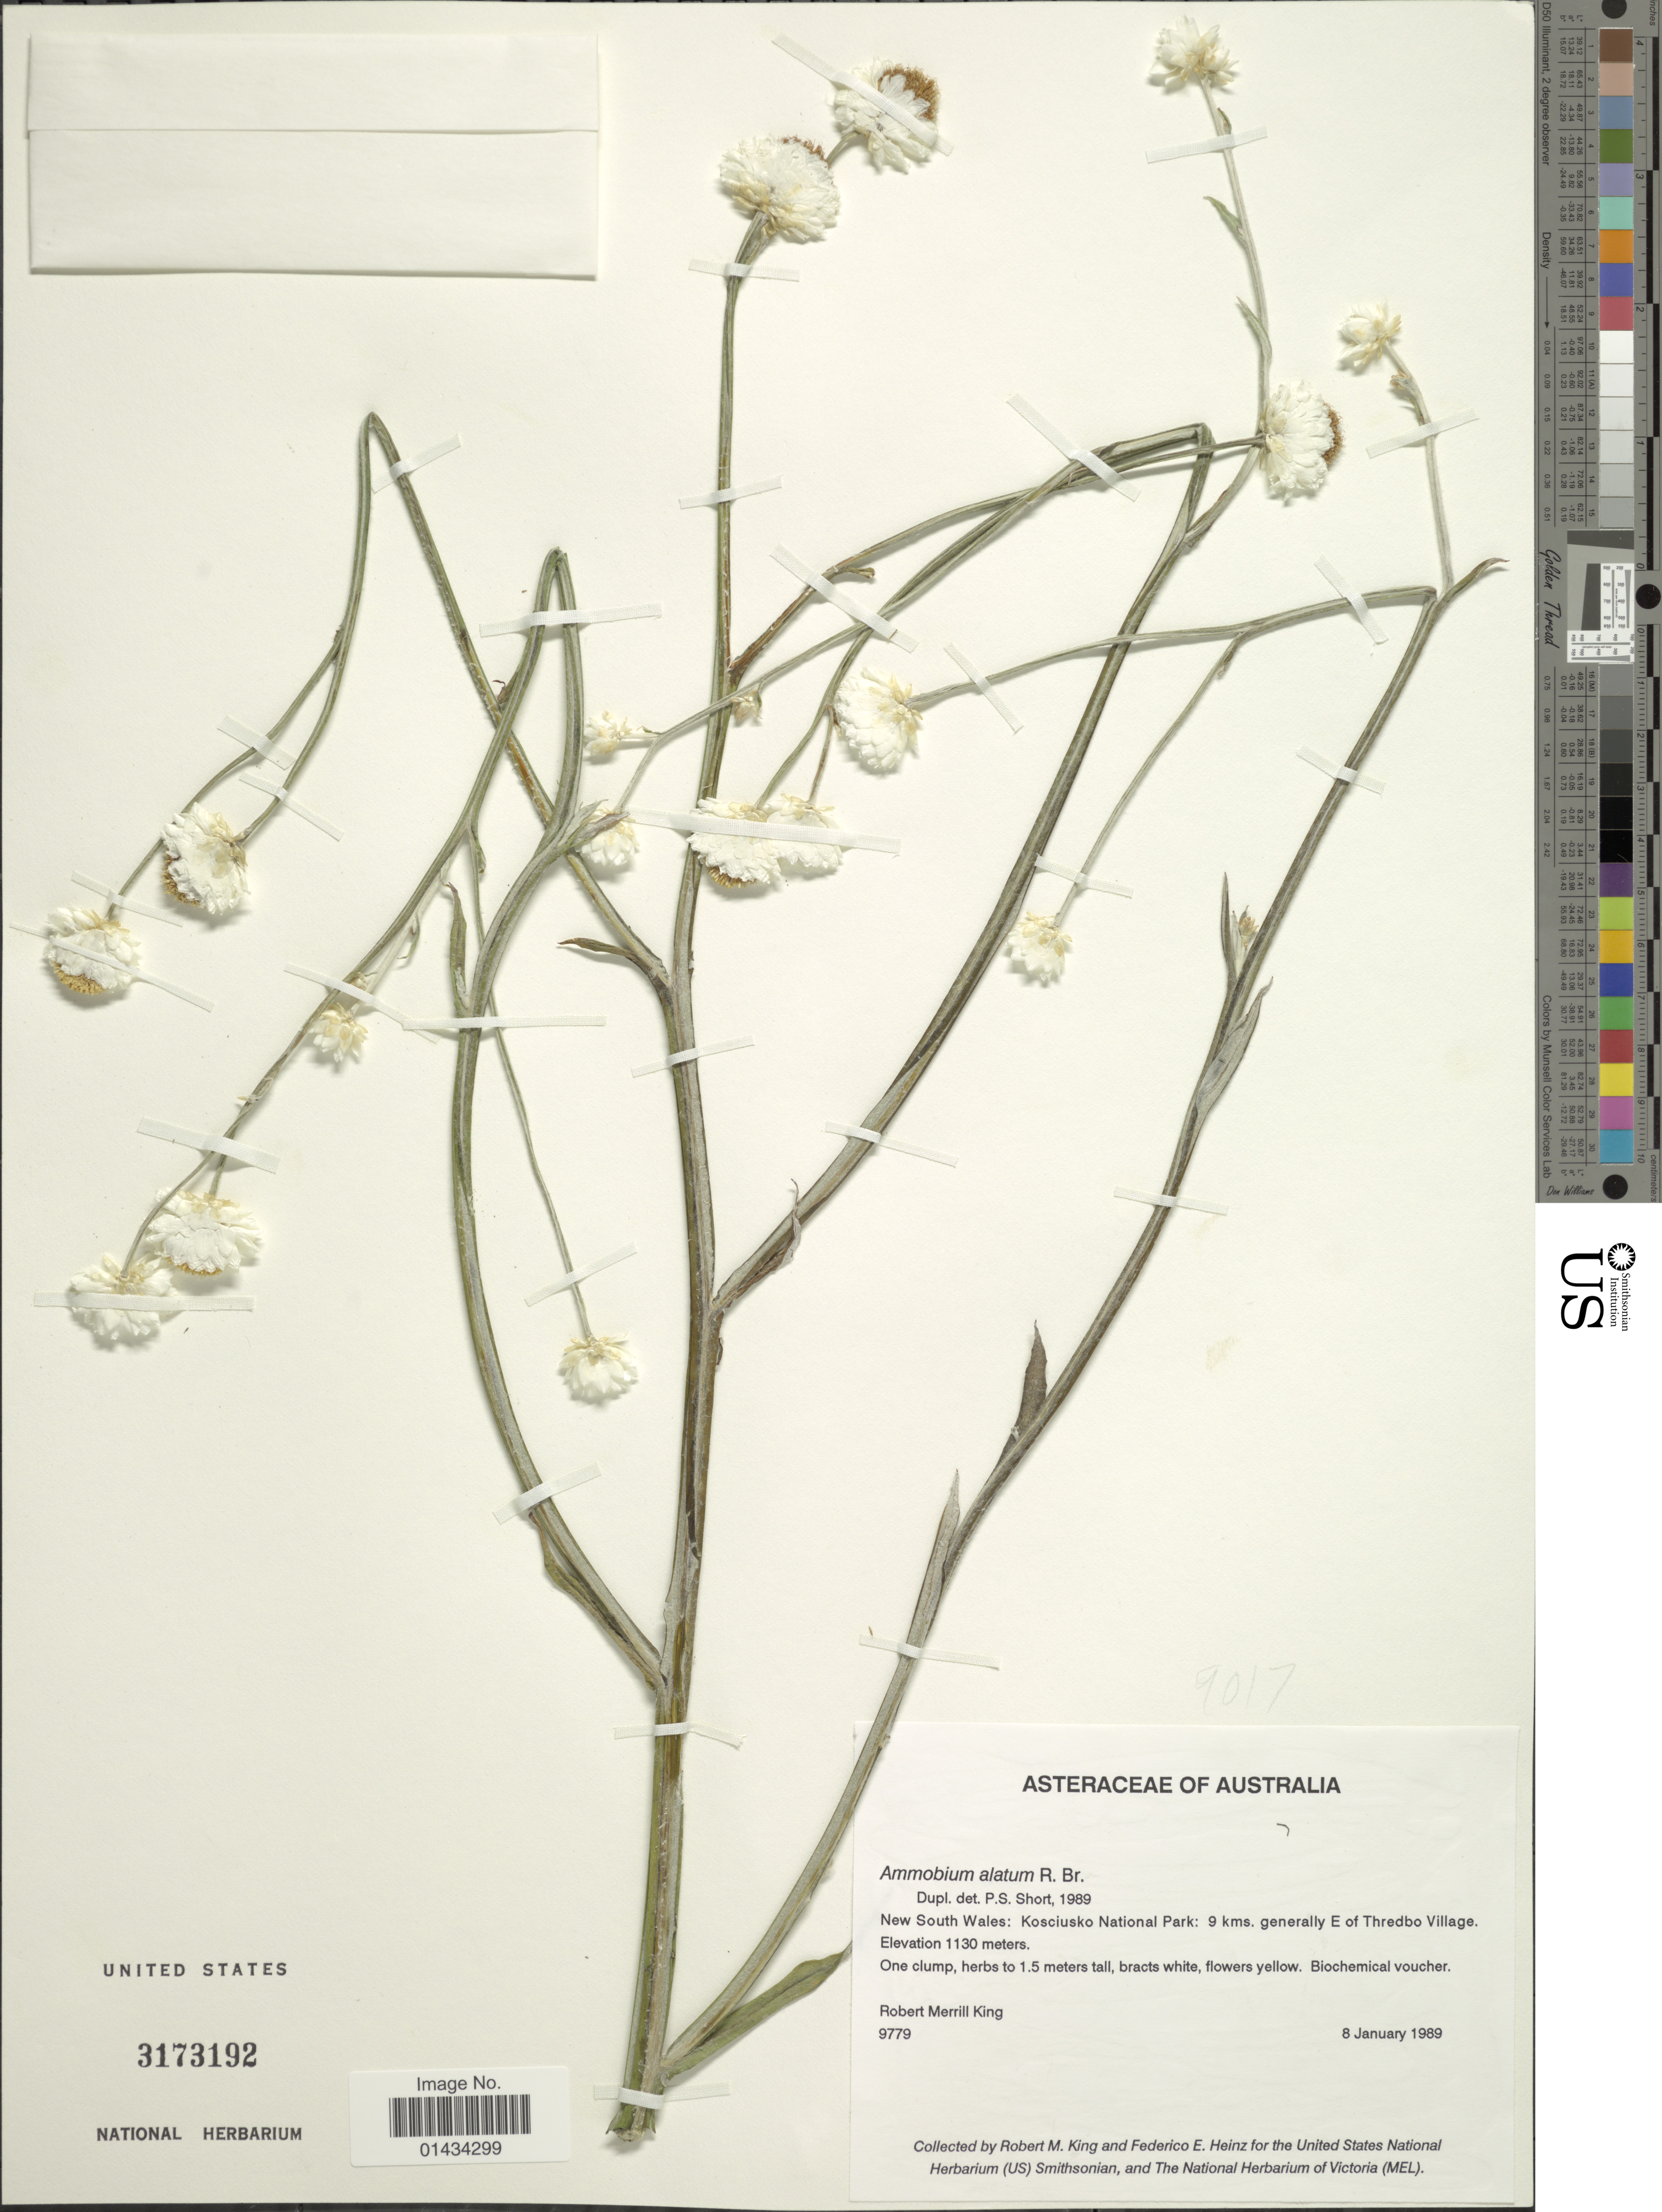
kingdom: Plantae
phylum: Tracheophyta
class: Magnoliopsida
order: Asterales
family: Asteraceae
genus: Ammobium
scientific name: Ammobium alatum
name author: R. Br.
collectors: R. M. King & F. Heinz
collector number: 9779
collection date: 1989-01-08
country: Australia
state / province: New South Wales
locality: Koscusko National Park; 9 kms. generally E of Thredbo Village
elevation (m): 1130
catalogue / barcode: US 3173192